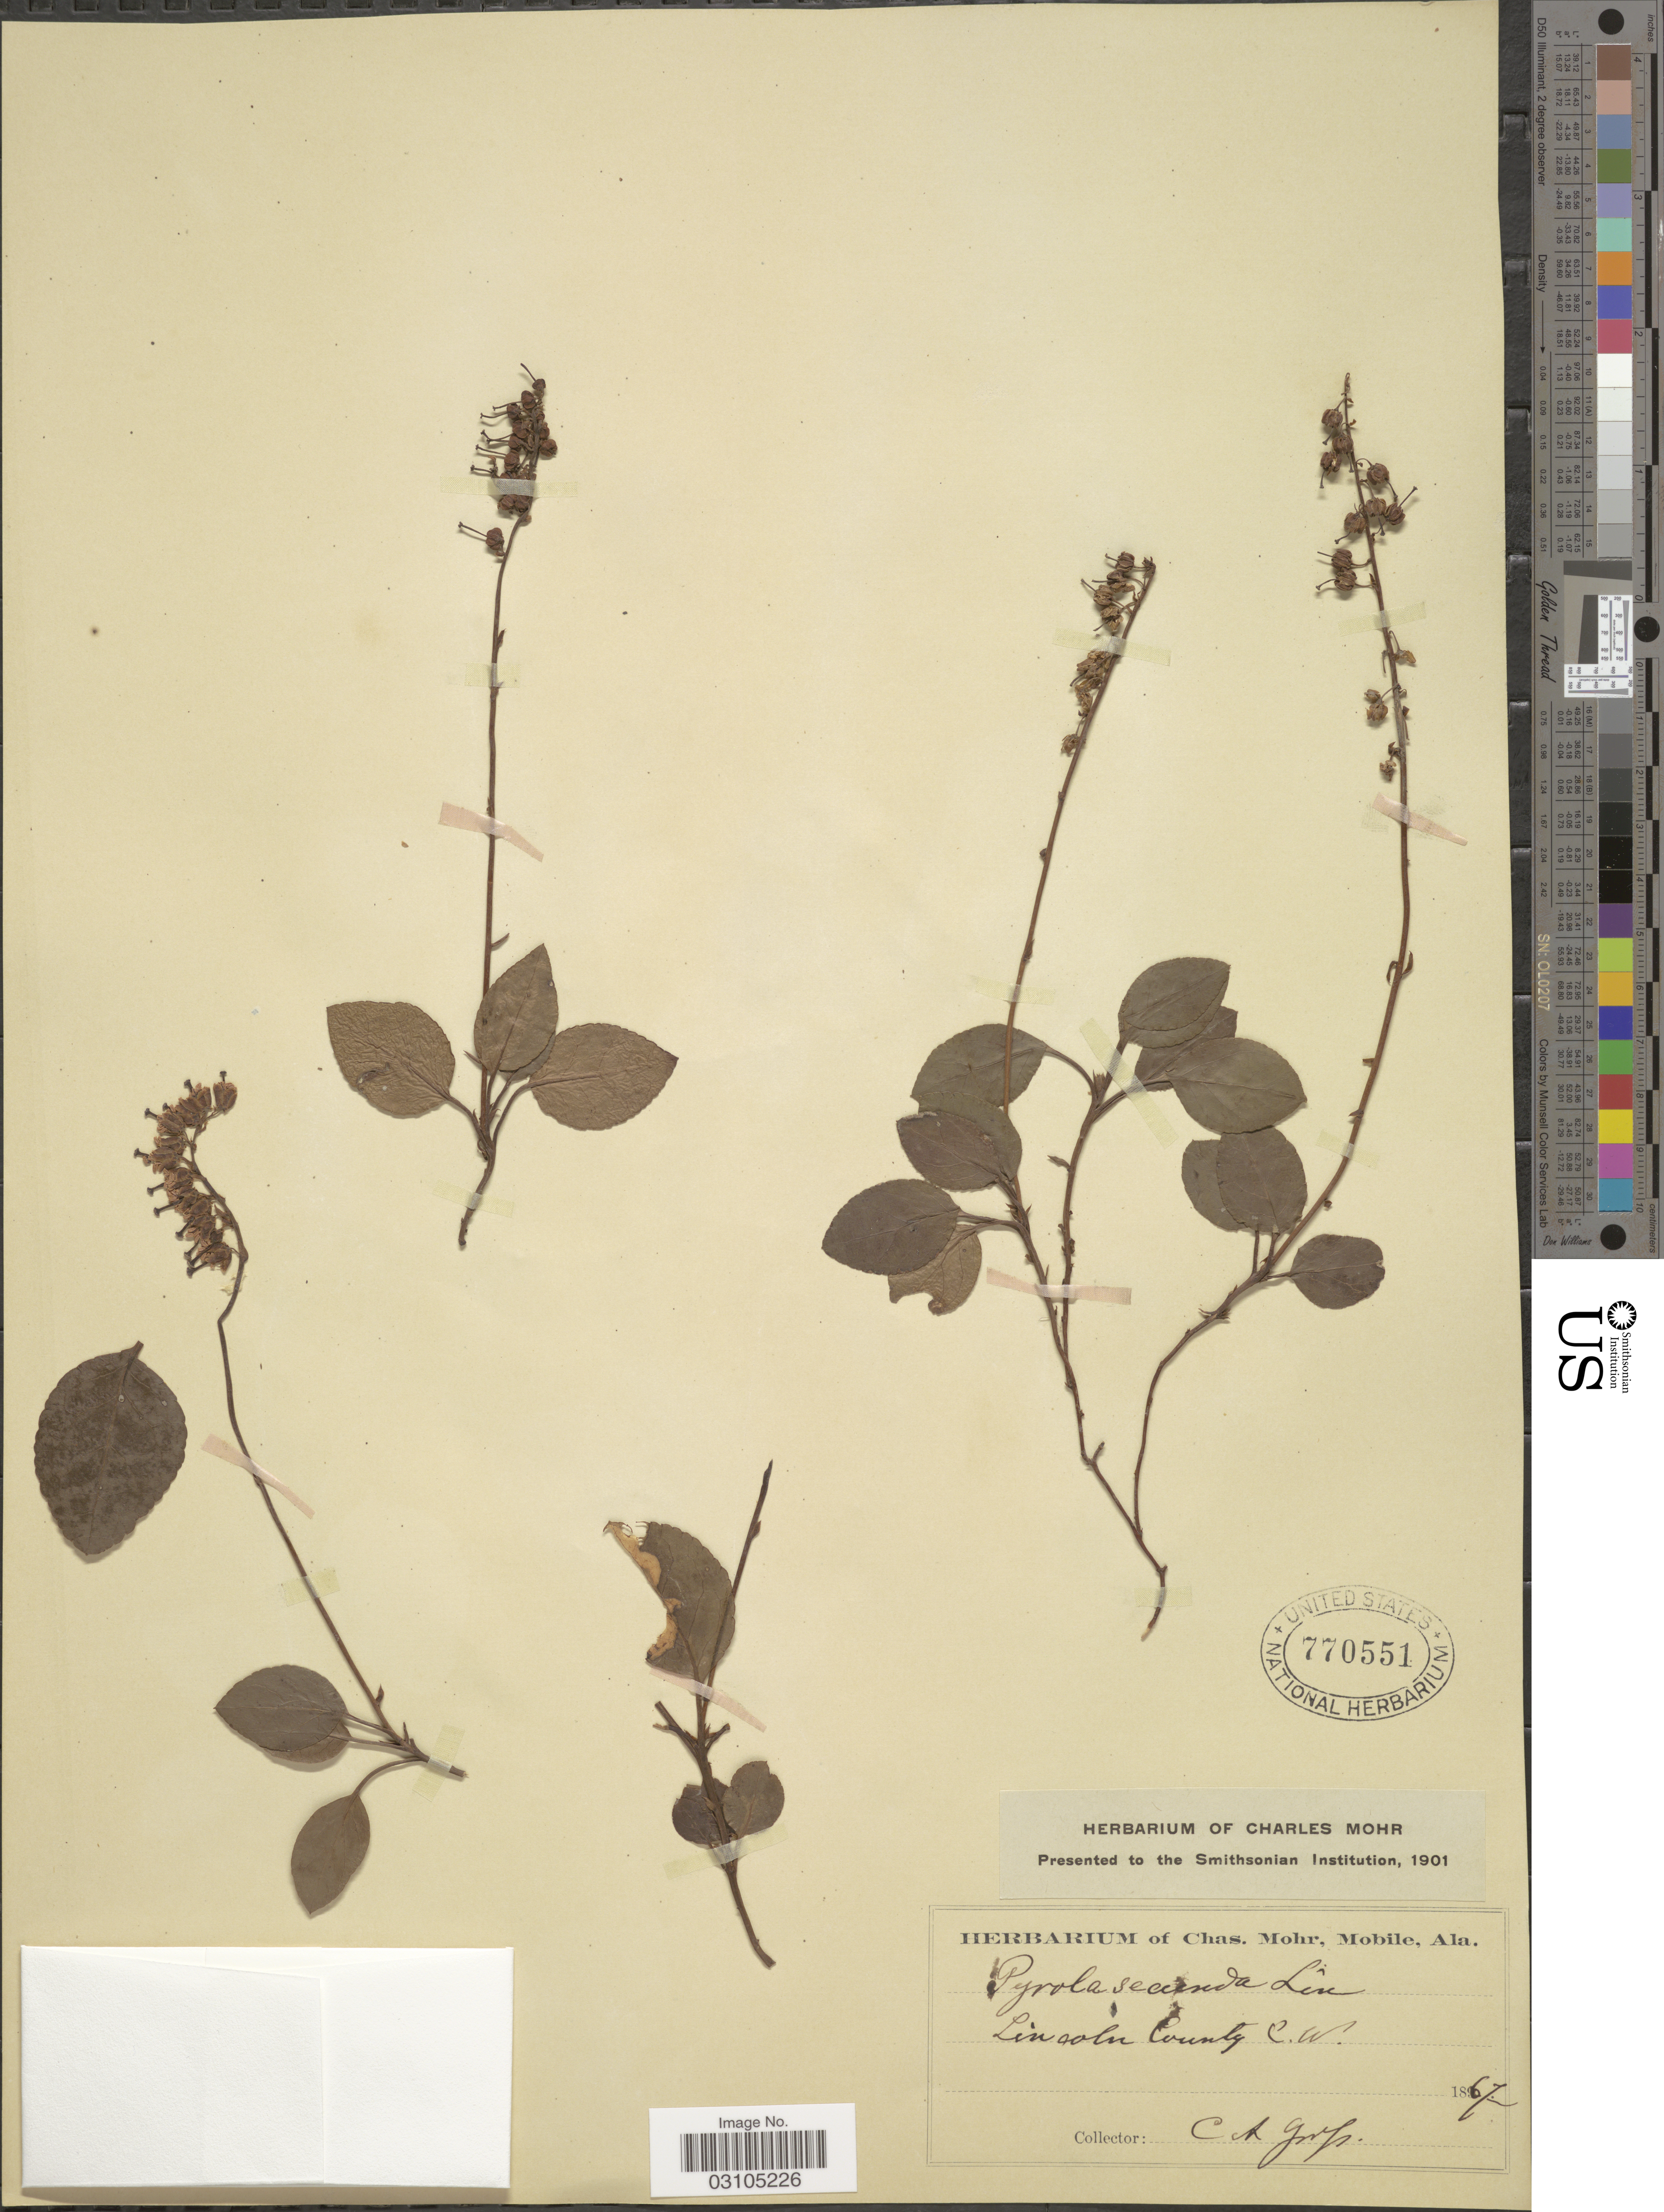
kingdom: Plantae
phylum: Tracheophyta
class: Magnoliopsida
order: Ericales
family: Ericaceae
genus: Orthilia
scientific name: Orthilia secunda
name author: (L.) House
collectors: C. A. Gross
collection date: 1867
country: United States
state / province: Alabama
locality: Lincoln County C.W.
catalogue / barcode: US 770551